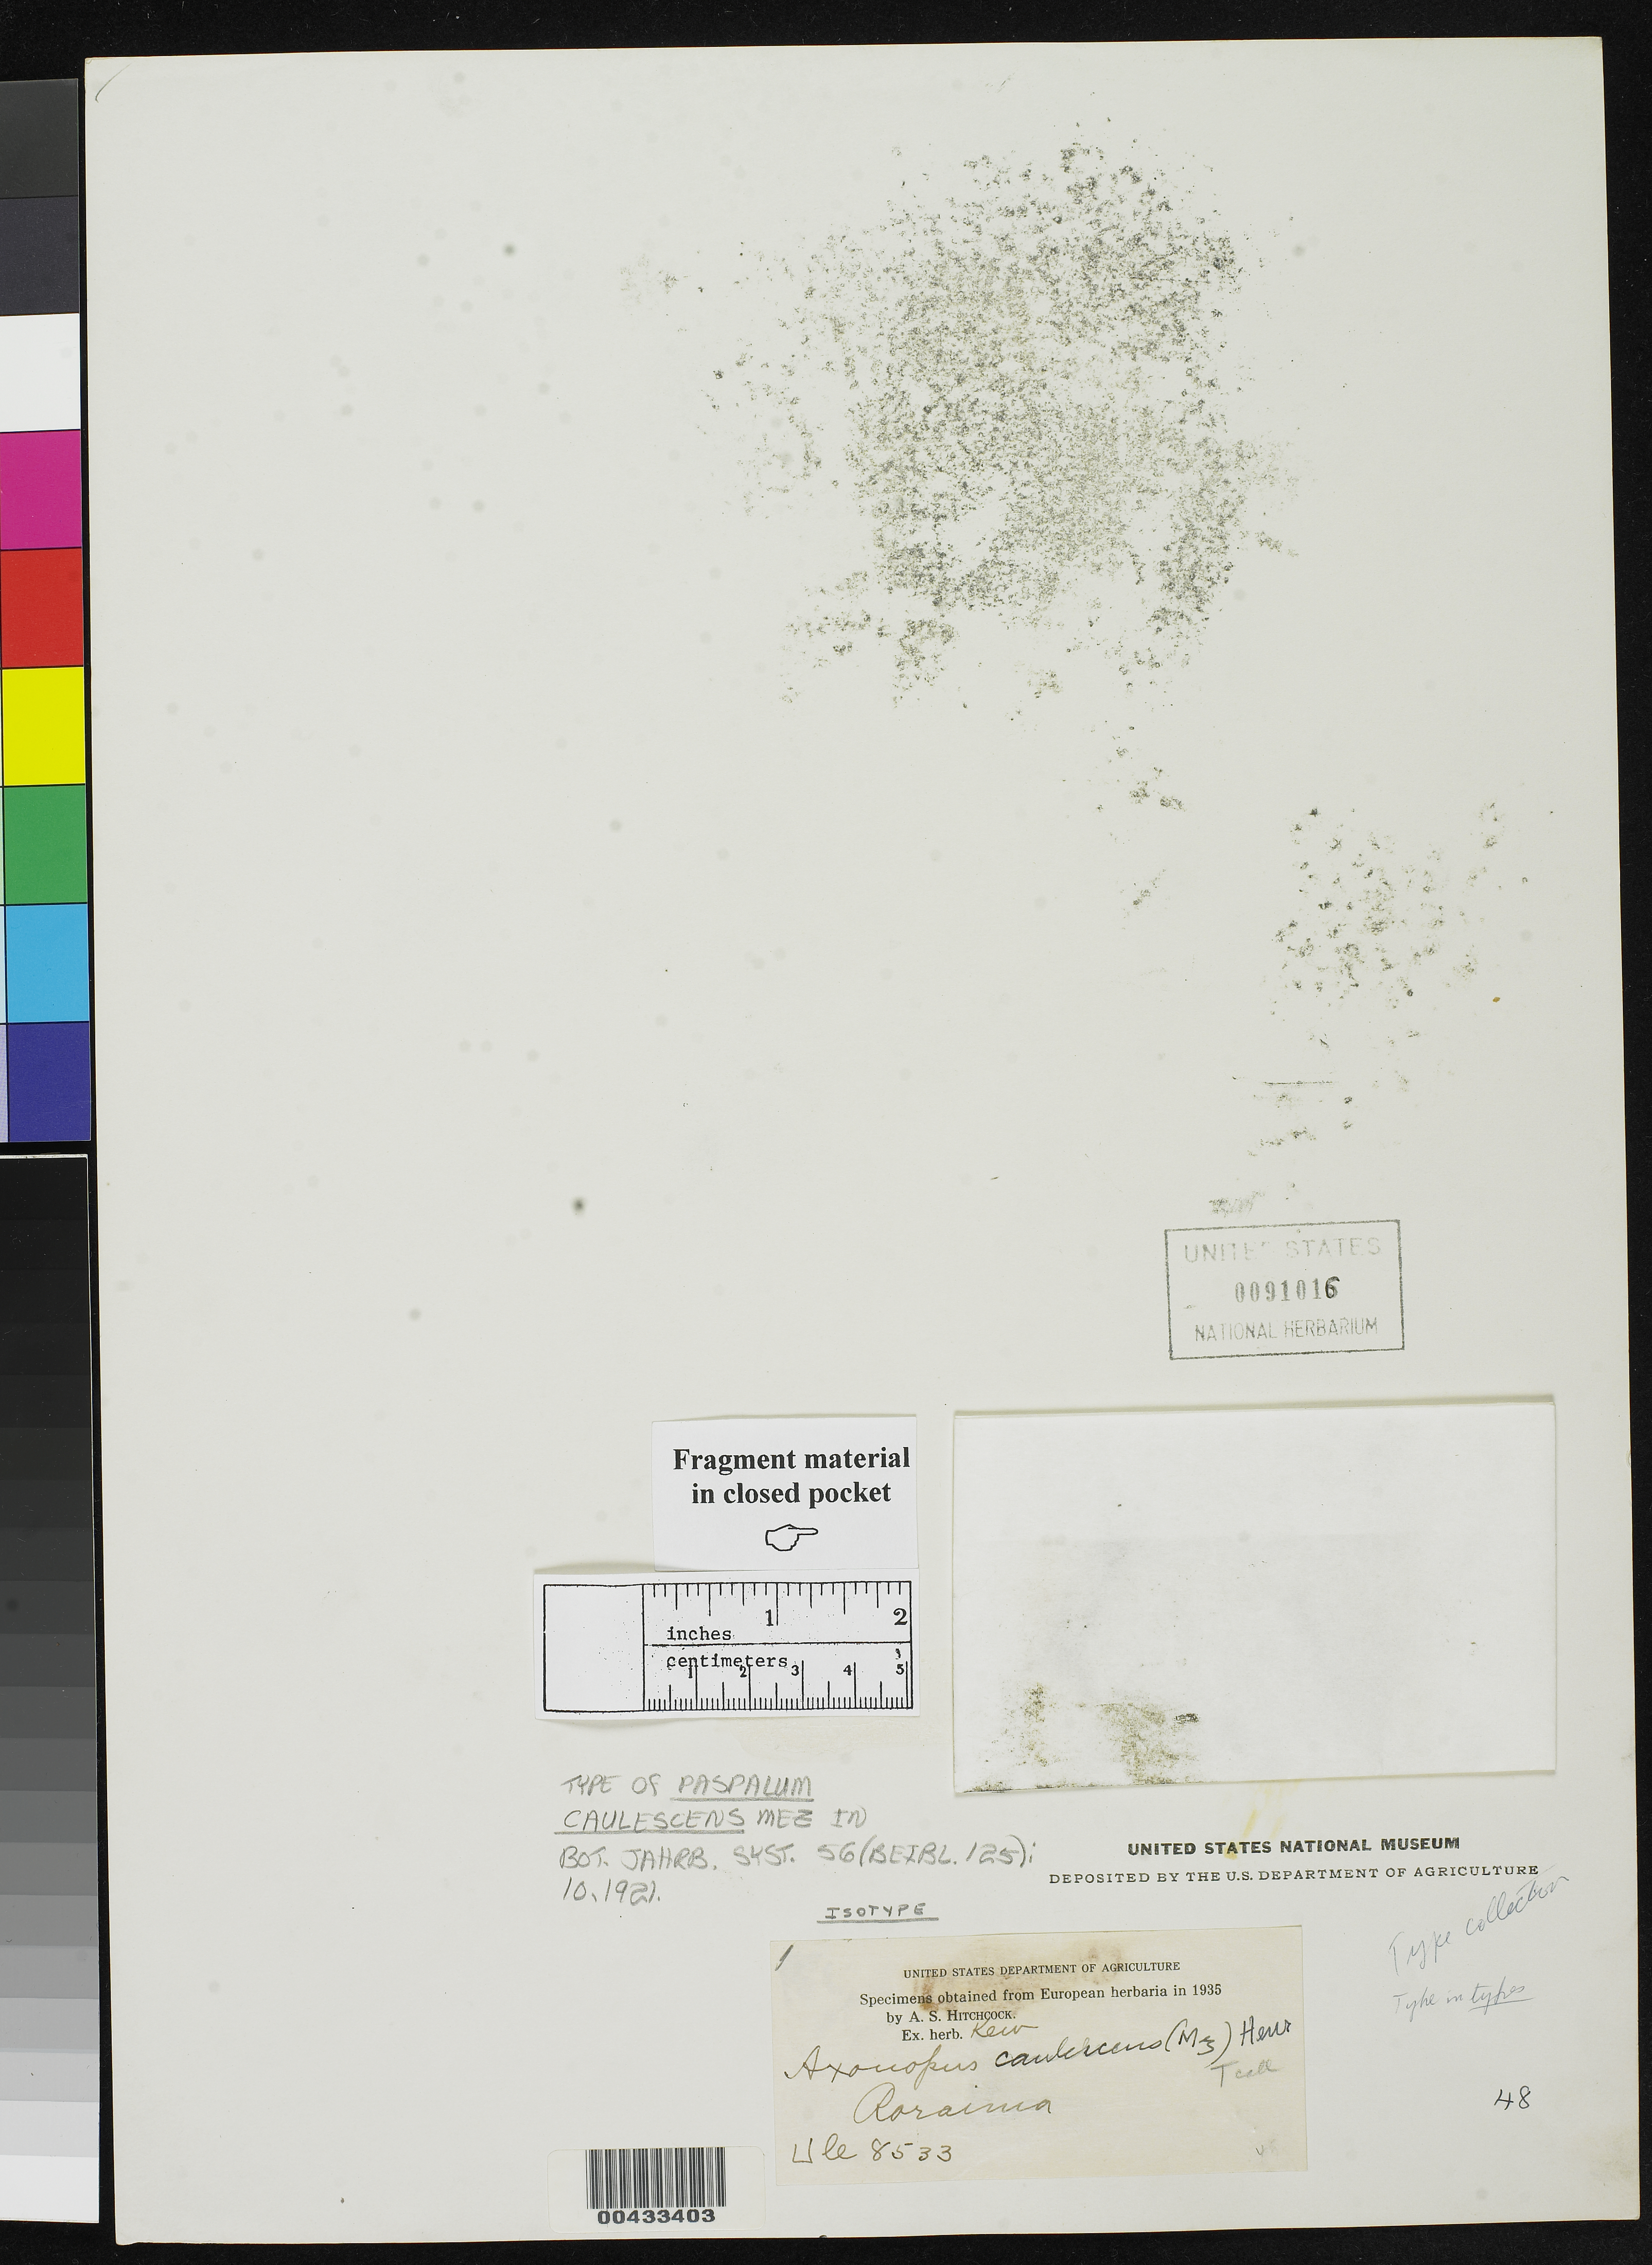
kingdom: Plantae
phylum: Tracheophyta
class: Liliopsida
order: Poales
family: Poaceae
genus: Paspalum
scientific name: Paspalum caulescens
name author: Mez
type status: Isotype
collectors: E. H. Ule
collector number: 8533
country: Guyana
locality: Roraima.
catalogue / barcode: US 91016